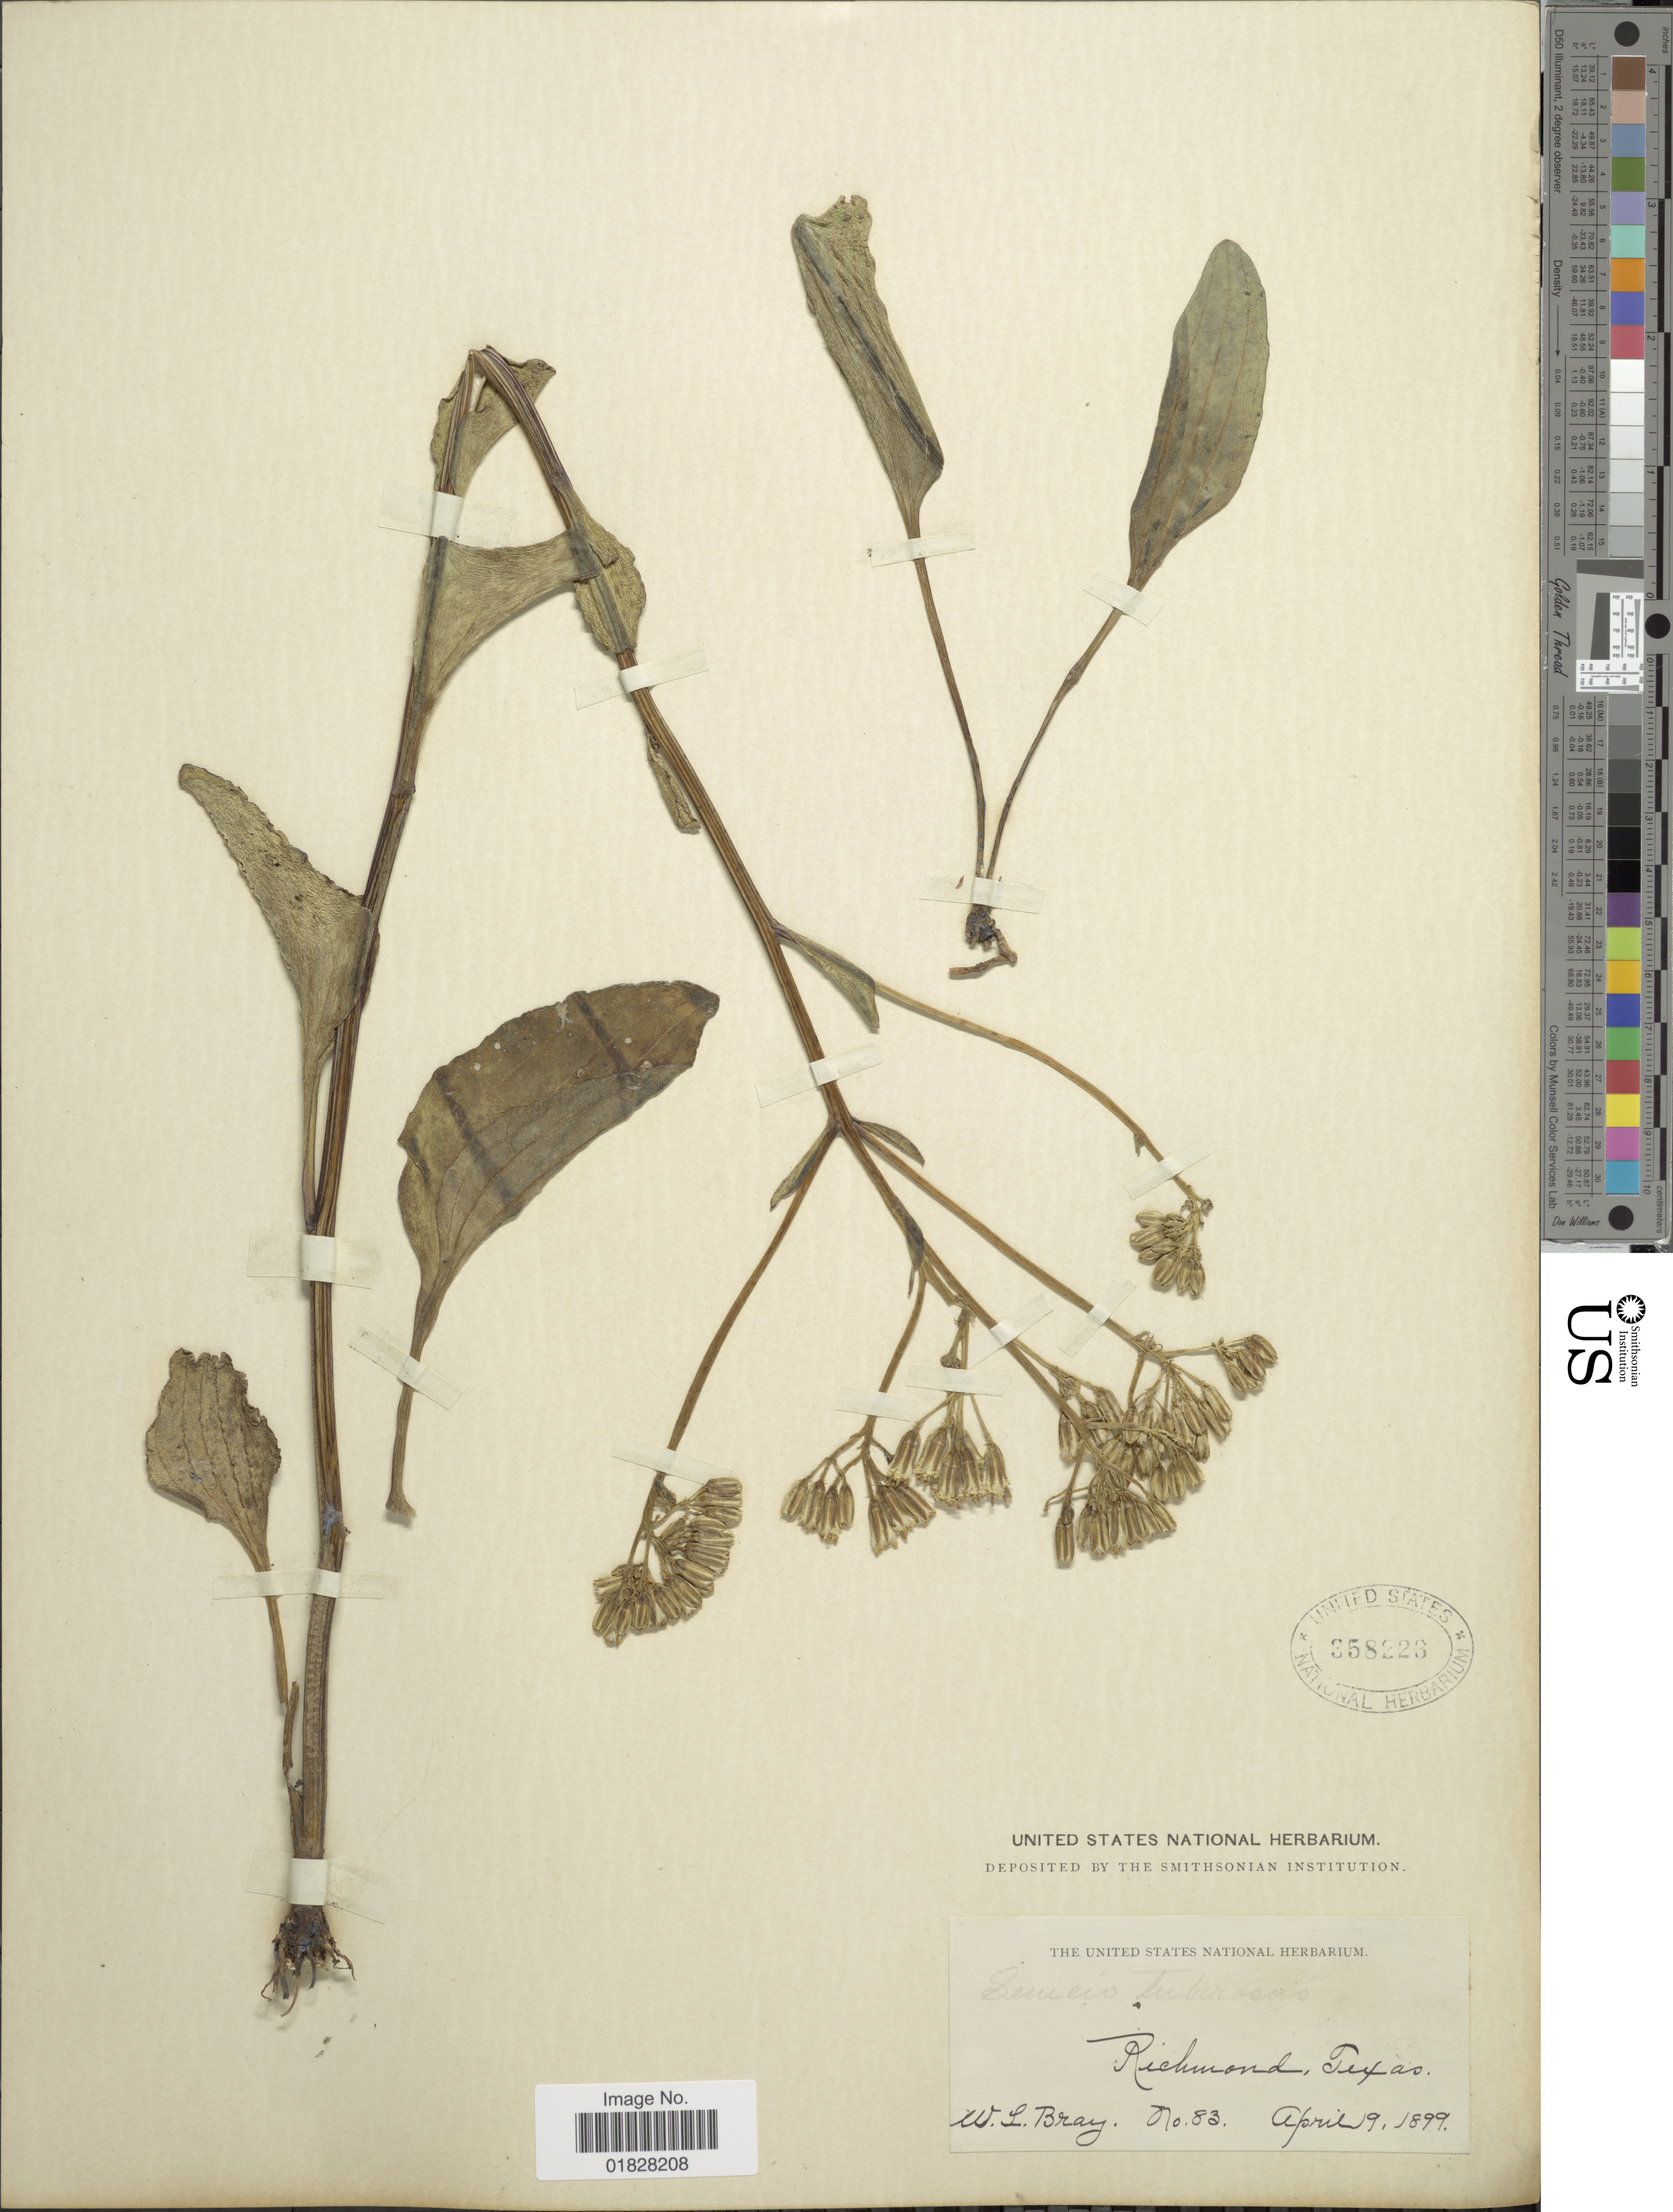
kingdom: Plantae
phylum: Tracheophyta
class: Magnoliopsida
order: Asterales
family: Asteraceae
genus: Arnoglossum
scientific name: Arnoglossum plantagineum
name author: Raf.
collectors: W. L. Bray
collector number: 83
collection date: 1899-04-19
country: United States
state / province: Texas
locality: Richmond, Texas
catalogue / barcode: US 358223